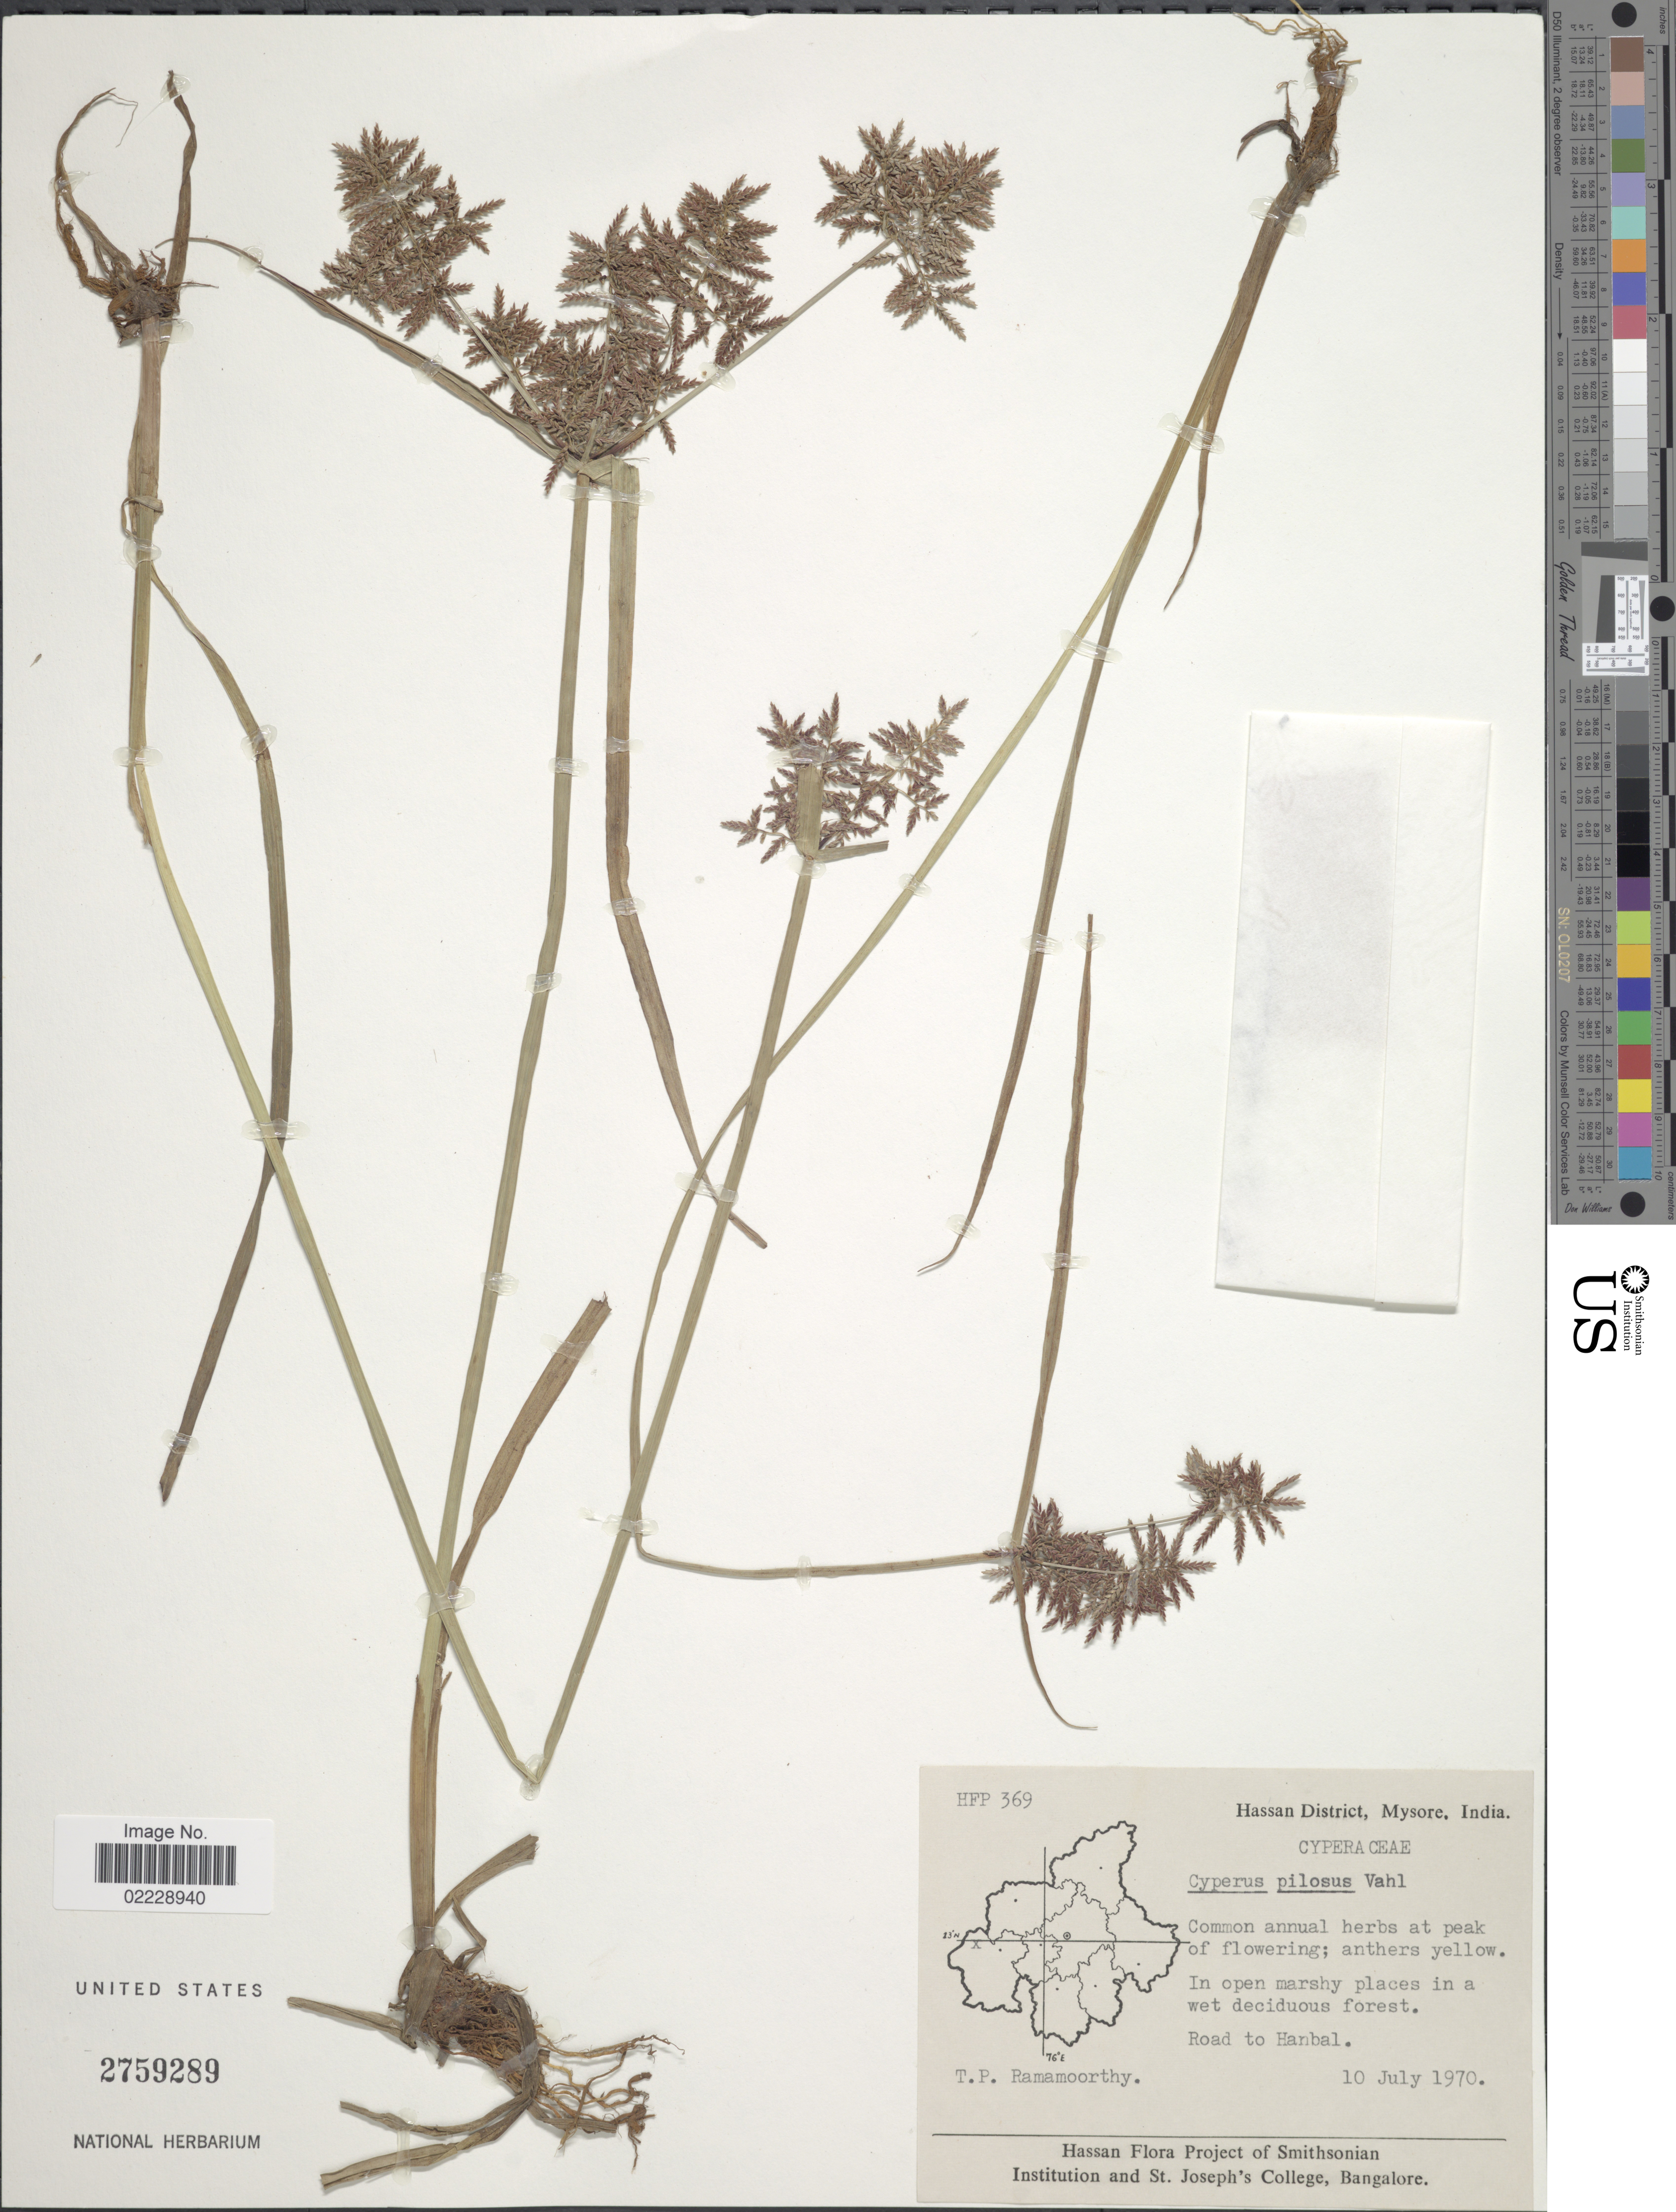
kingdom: Plantae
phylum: Tracheophyta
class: Liliopsida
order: Poales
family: Cyperaceae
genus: Cyperus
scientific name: Cyperus pilosus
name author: Vahl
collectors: T. P. Ramamoorthy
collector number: HFP369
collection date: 1970-07-10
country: India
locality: Hassan District, Mysore. Road to Hanbal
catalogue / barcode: US 2759289